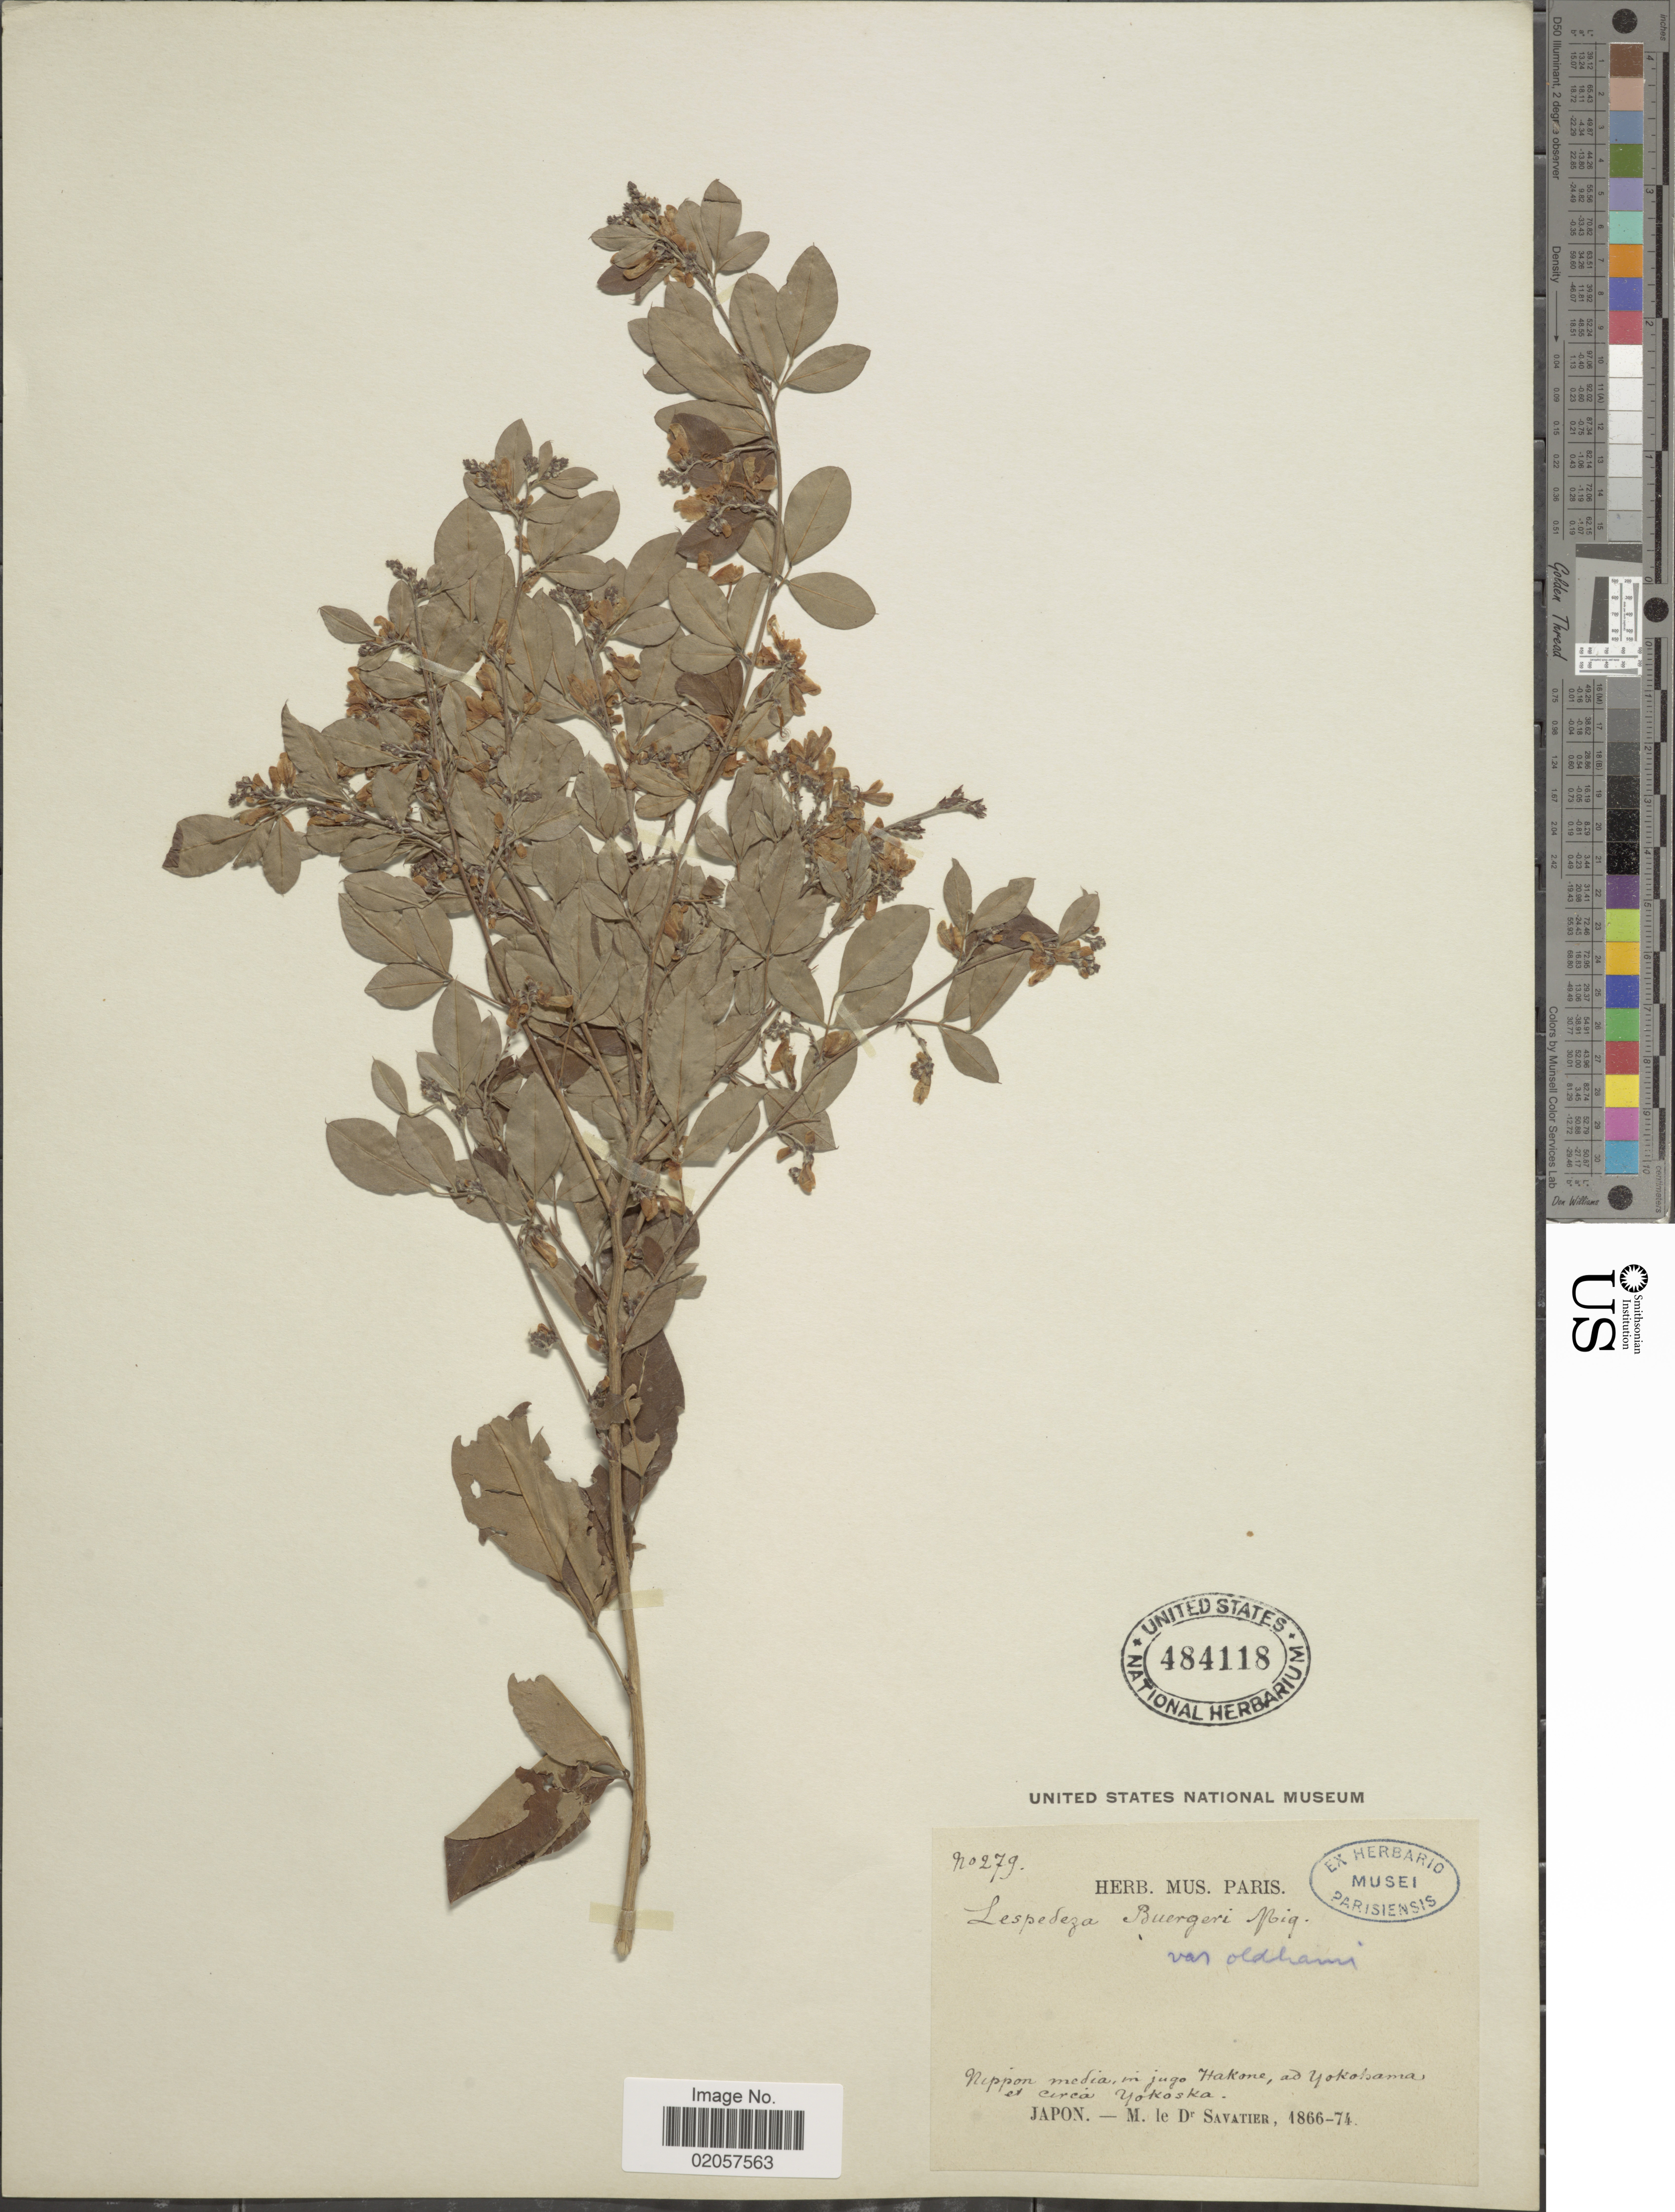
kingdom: Plantae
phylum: Tracheophyta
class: Magnoliopsida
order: Fabales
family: Fabaceae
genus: Lespedeza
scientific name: Lespedeza buergeri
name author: Miq.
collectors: Savatier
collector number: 279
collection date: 1866/1874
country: Japan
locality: Nippon media, in jugo Hakome, ad Yokohama circa Yokoska.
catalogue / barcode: US 484118